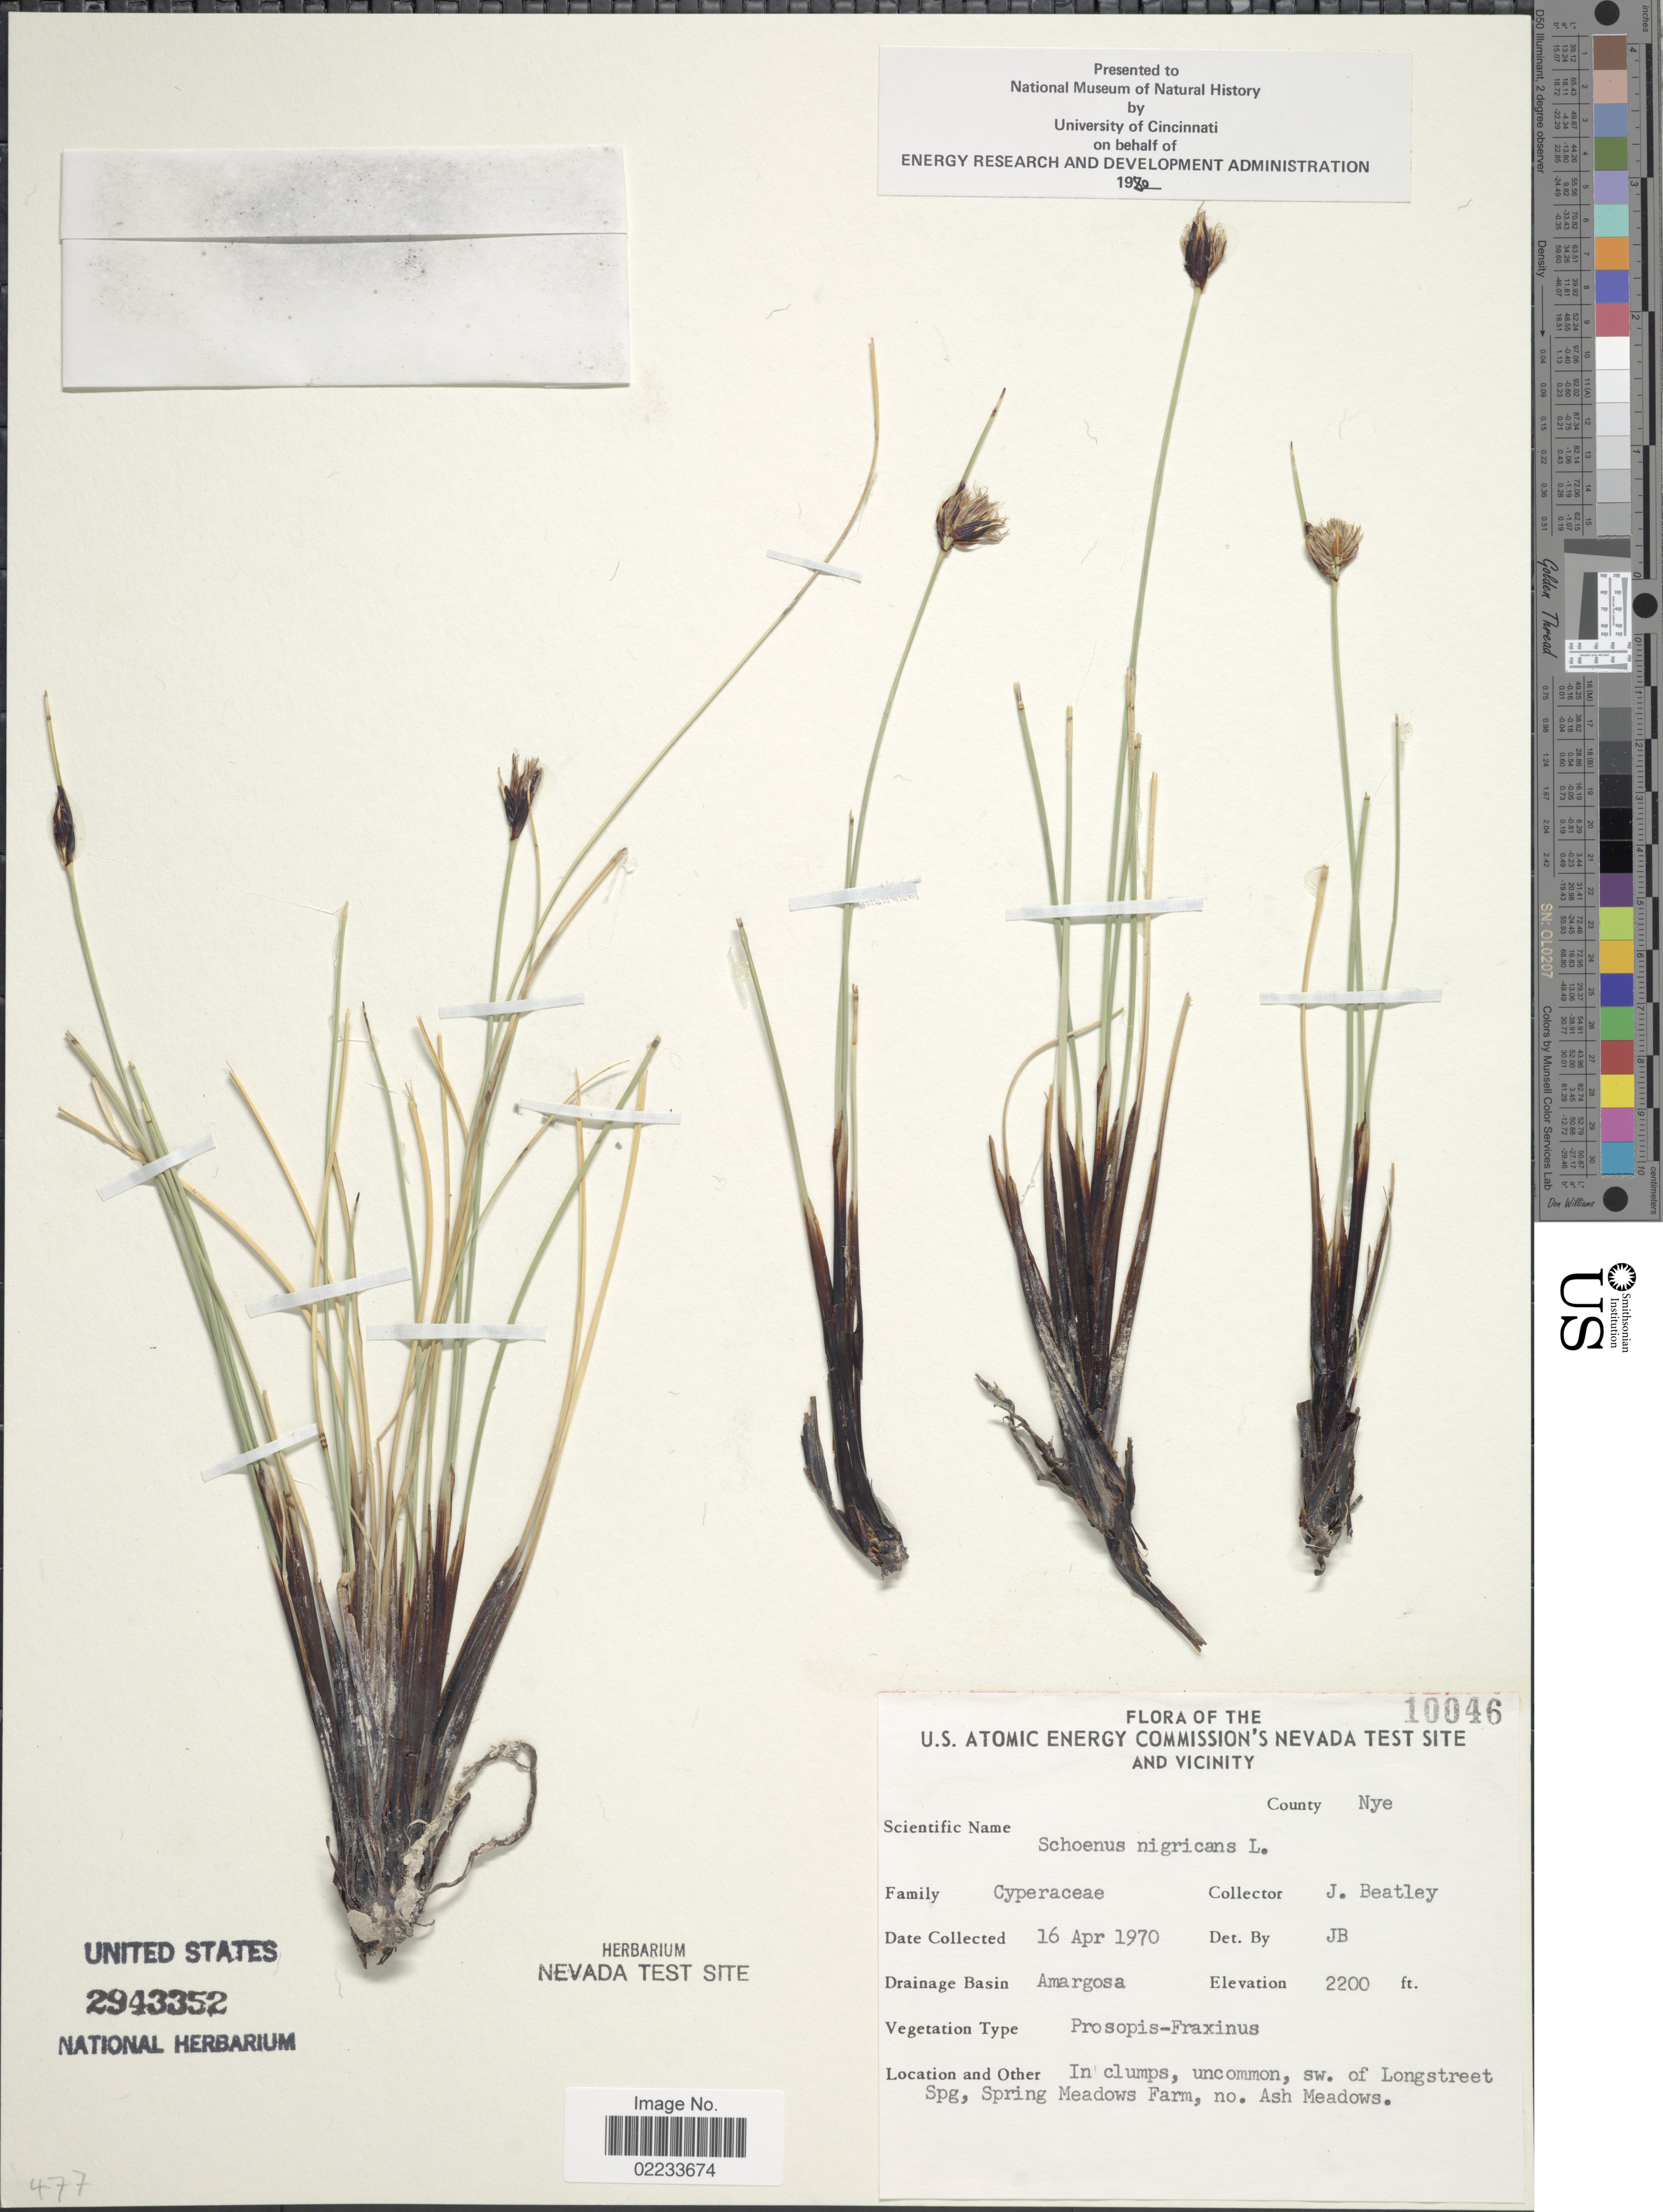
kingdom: Plantae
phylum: Tracheophyta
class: Liliopsida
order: Poales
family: Cyperaceae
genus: Schoenus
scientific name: Schoenus nigricans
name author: L.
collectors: J. C. Beatley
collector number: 10046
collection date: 1970-04-16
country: United States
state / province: Nevada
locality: U.S. Atomic Energy Commission's Nevada Test Site and Vicinity, County Nye, Drainage Basin Amargosa, In clumps, uncommon, sw. of Longstreet Spg, Spring Meadows Farm, no. Ash Meadows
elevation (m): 671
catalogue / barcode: US 2943352